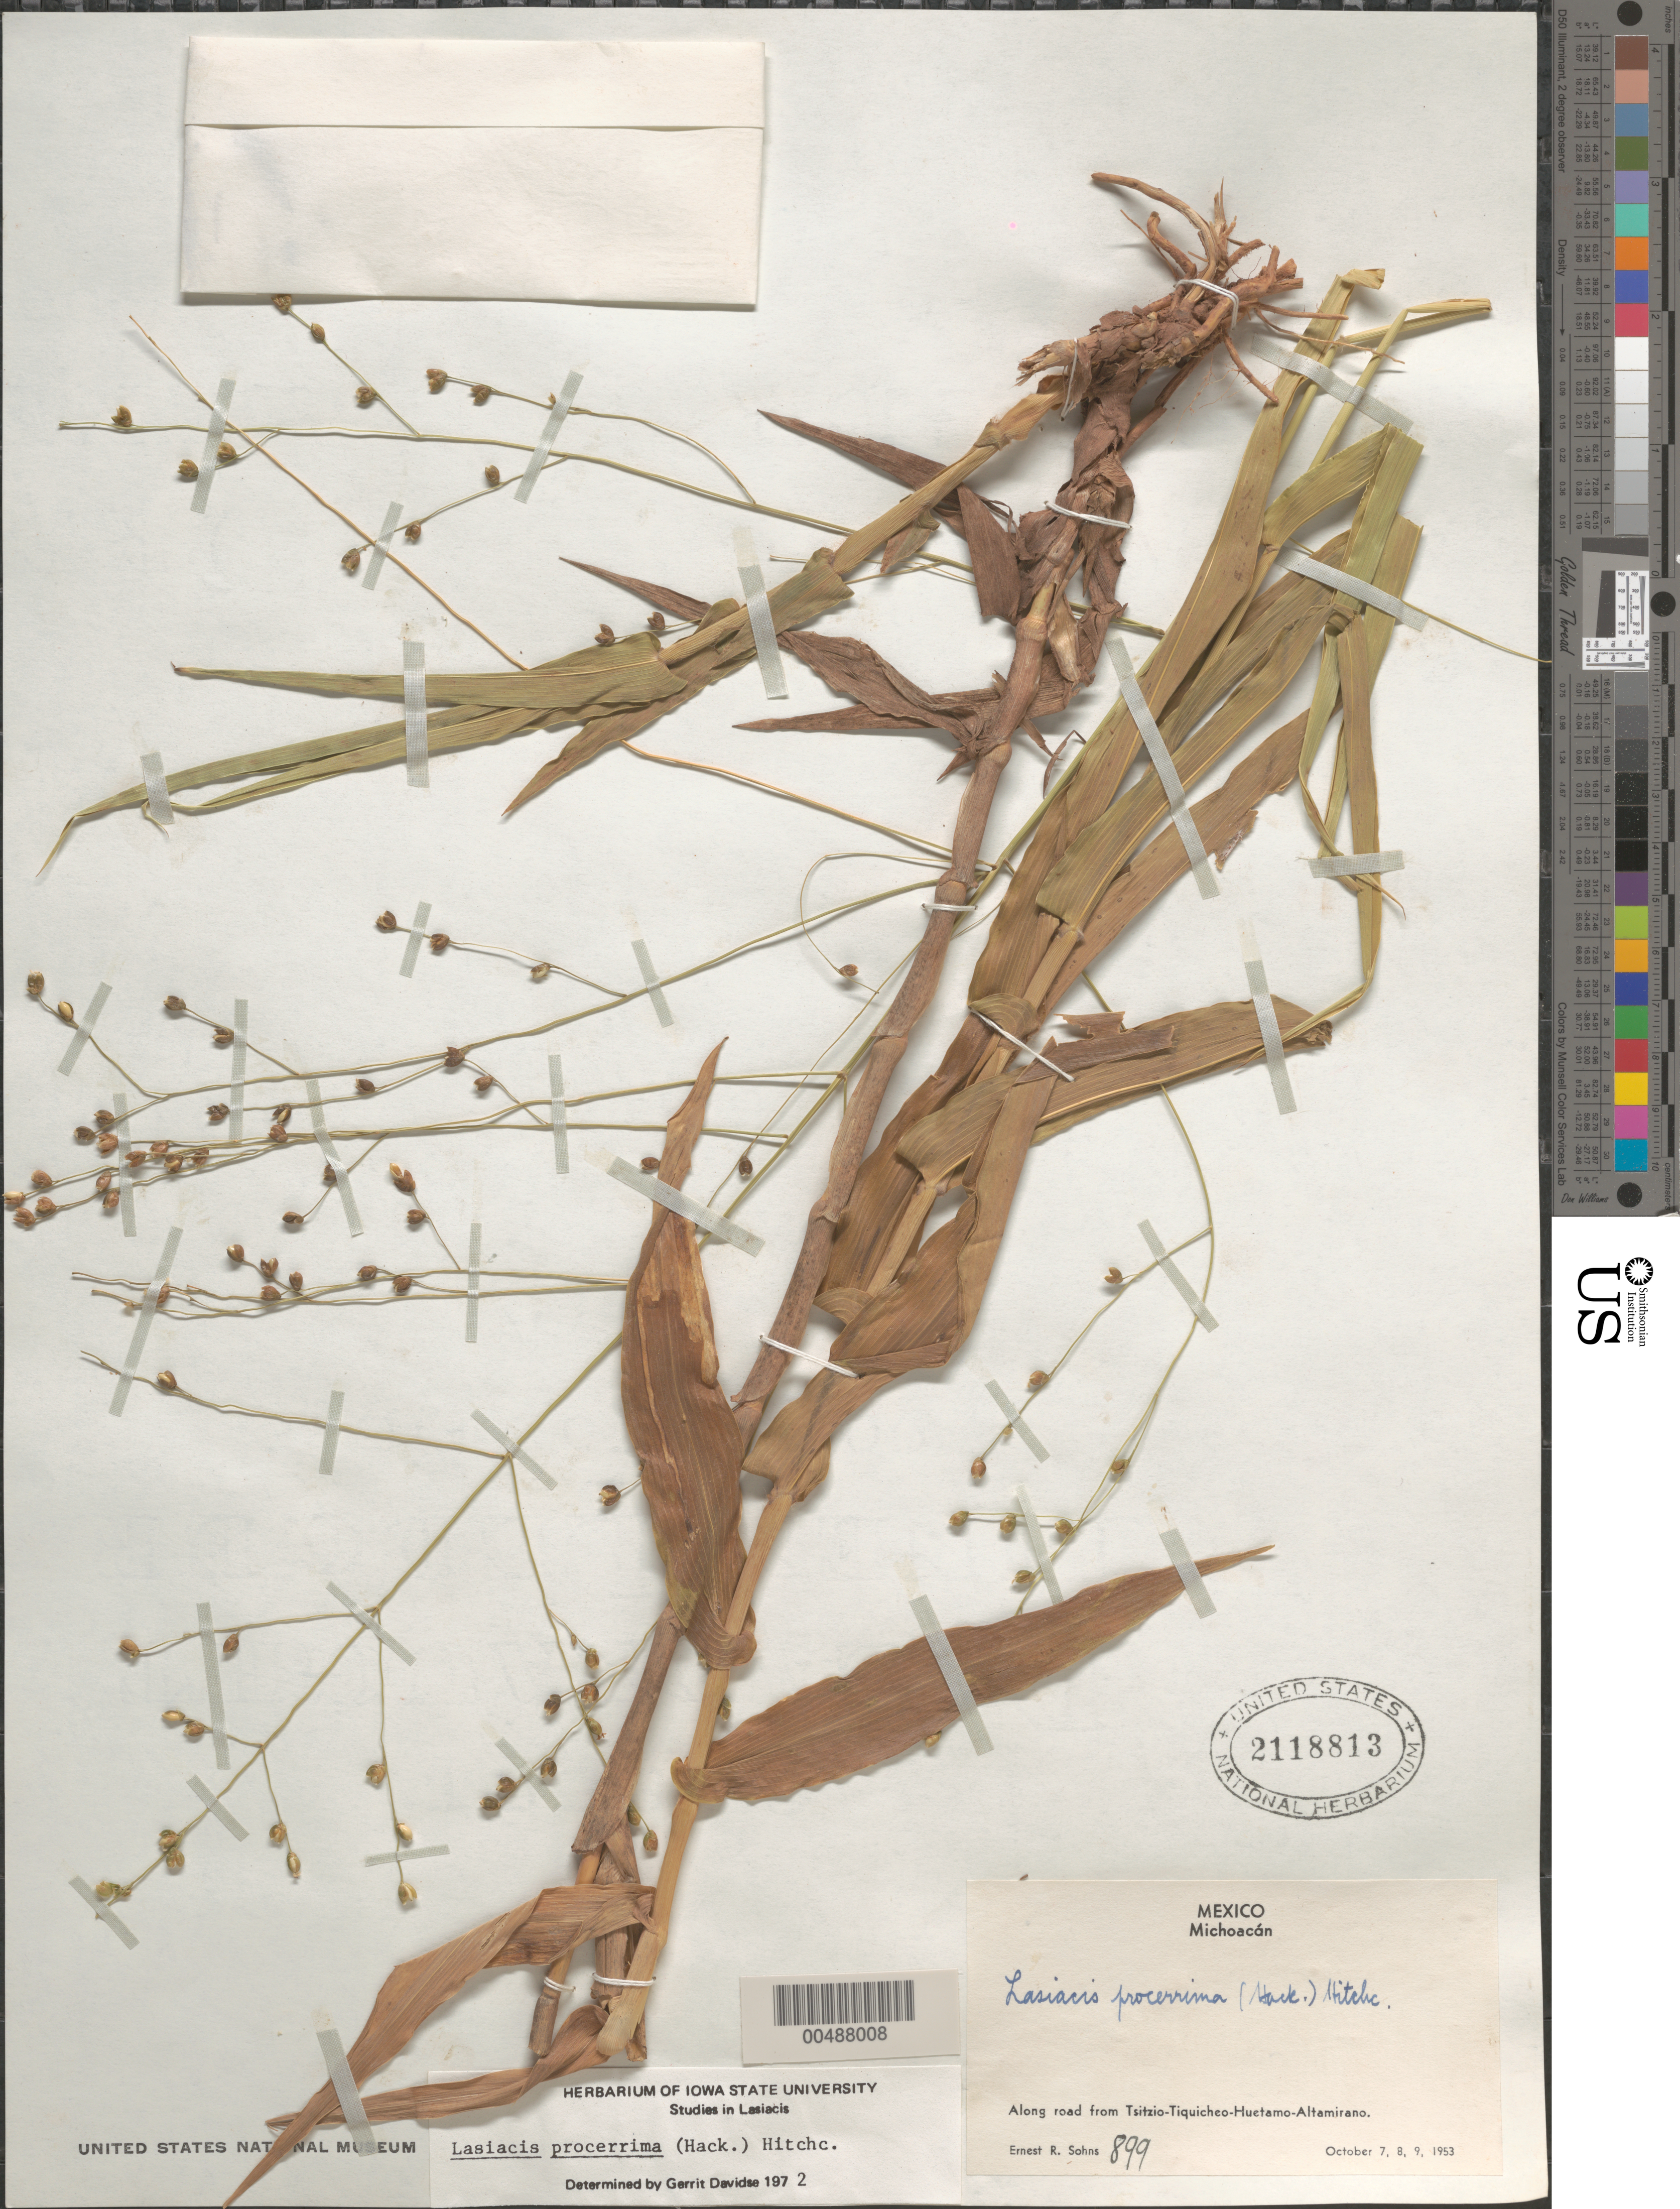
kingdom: Plantae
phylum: Tracheophyta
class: Liliopsida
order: Poales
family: Poaceae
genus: Lasiacis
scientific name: Lasiacis procerrima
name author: (Hack.) Hitchc.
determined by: Davidse, Gerrit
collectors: E. R. Sohns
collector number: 899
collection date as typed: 7 Oct 1953 to 9 Oct 1953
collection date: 1953-10-07/1953-10-09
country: Mexico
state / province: Michoacán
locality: Along rd from Tsitzio-Tiquicheo-Huetamo-Altamirano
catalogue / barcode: US 2118813